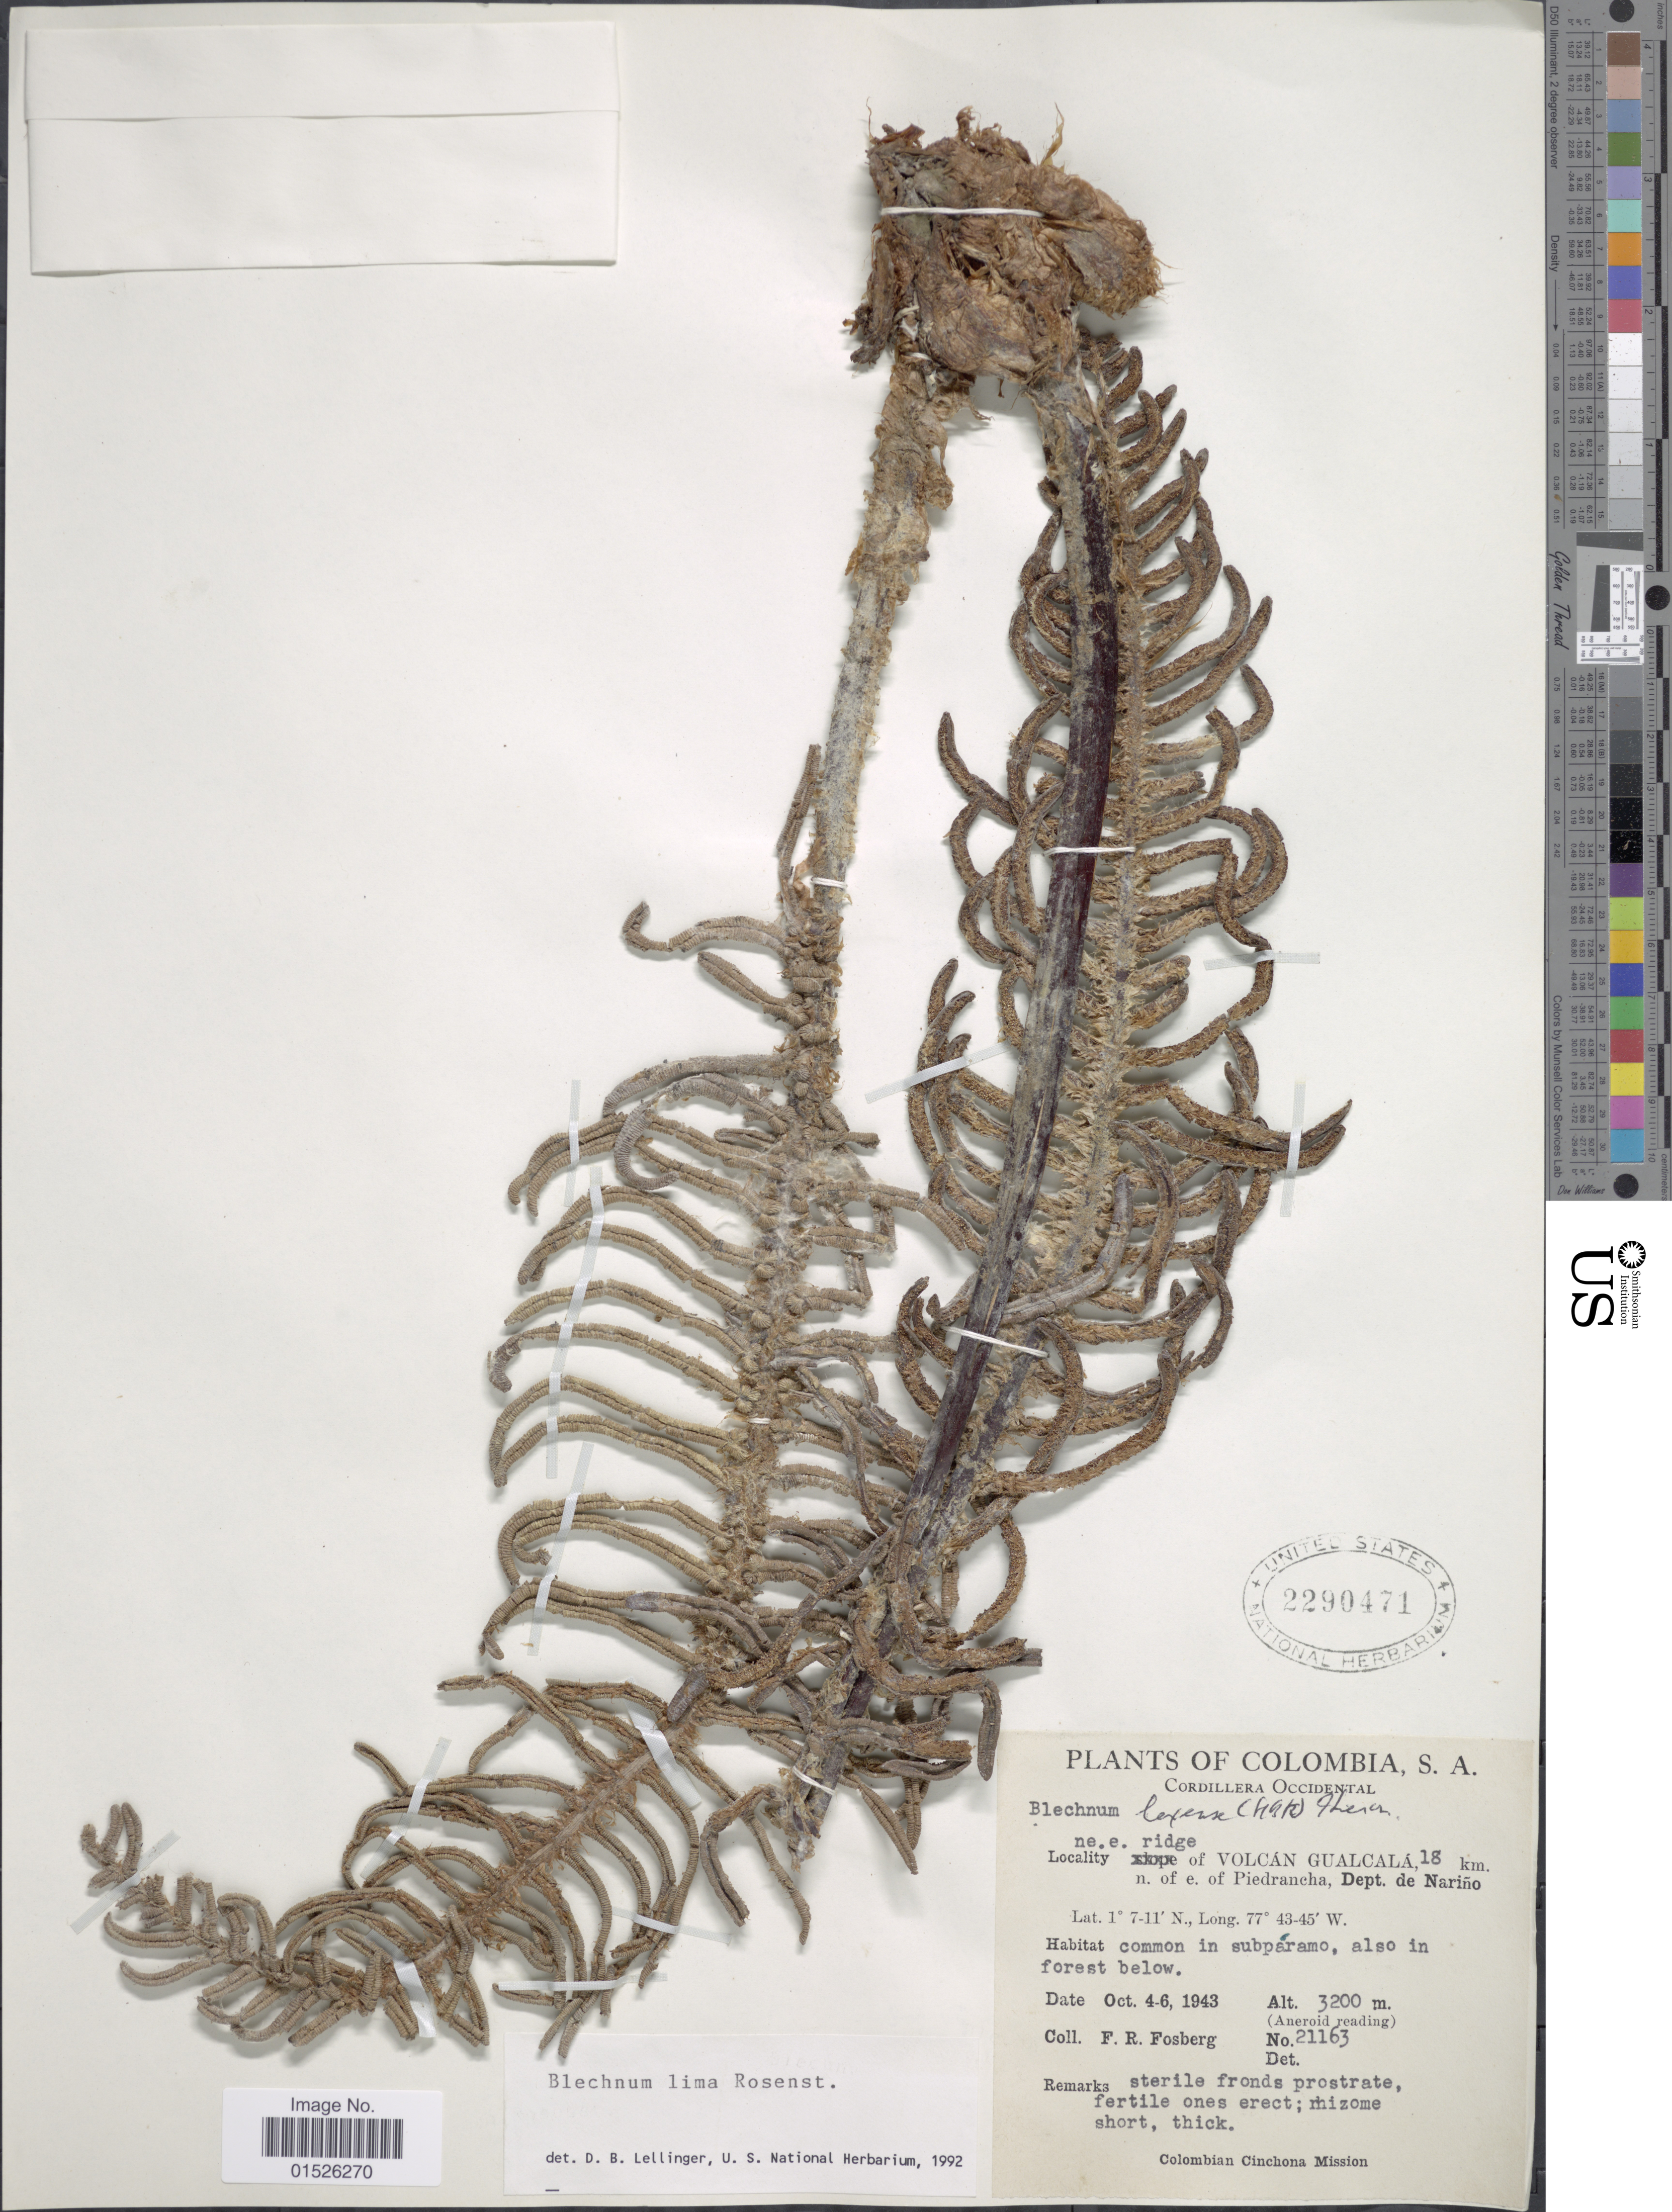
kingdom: Plantae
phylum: Tracheophyta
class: Polypodiopsida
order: Polypodiales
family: Blechnaceae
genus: Blechnum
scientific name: Blechnum lima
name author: Rosenst.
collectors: F. R. Fosberg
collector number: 21163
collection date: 1943-10-04/1943-10-06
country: Colombia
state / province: Nariño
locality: Colombia, S. A. Ne.e. ridge of Volcab Gualcala, 18 km n. of. e of Piedrancha, Dept. de Narino.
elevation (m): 3200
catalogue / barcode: US 2290471